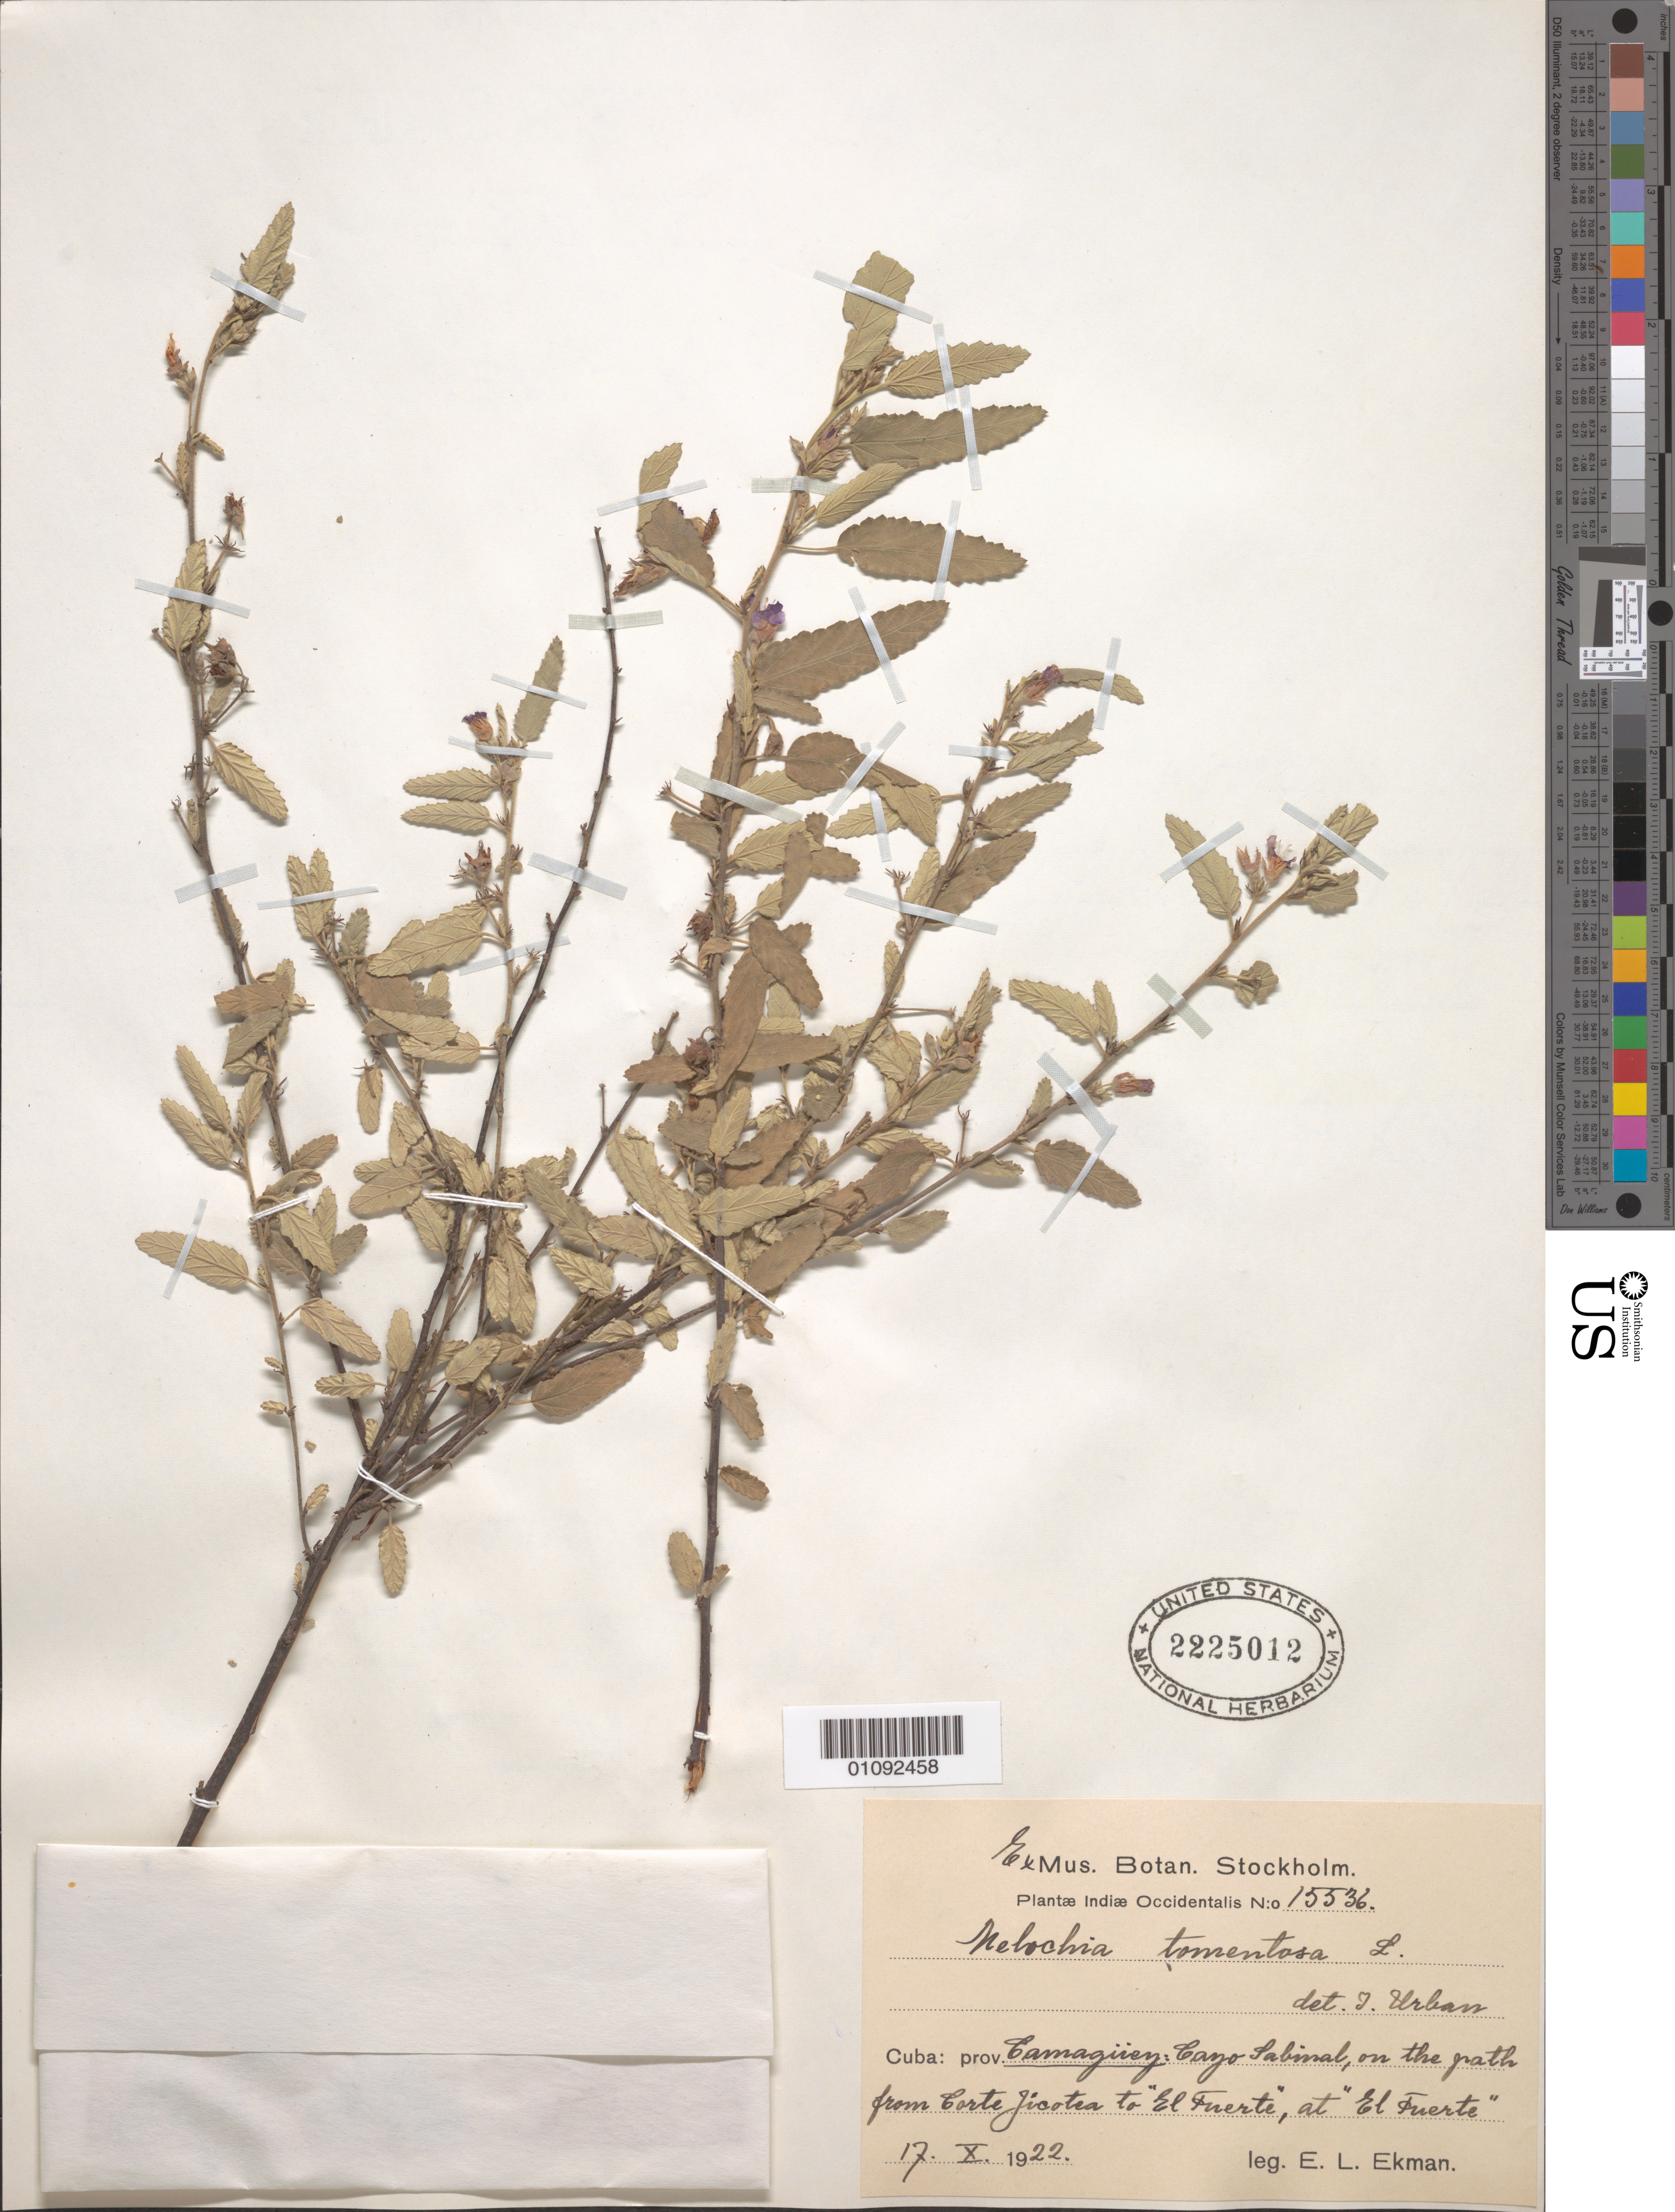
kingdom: Plantae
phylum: Tracheophyta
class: Magnoliopsida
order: Malvales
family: Malvaceae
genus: Melochia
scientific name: Melochia tomentosa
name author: L.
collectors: E. L. Ekman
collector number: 15536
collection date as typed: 17 Oct 1922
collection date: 1922-10-17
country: Cuba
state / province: Camagüey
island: Cuba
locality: Camaguey: Cayo Sabinal, on the path from Corte Jicotea to "El Fuerte", at " El Fuerte"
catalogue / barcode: US 2225012